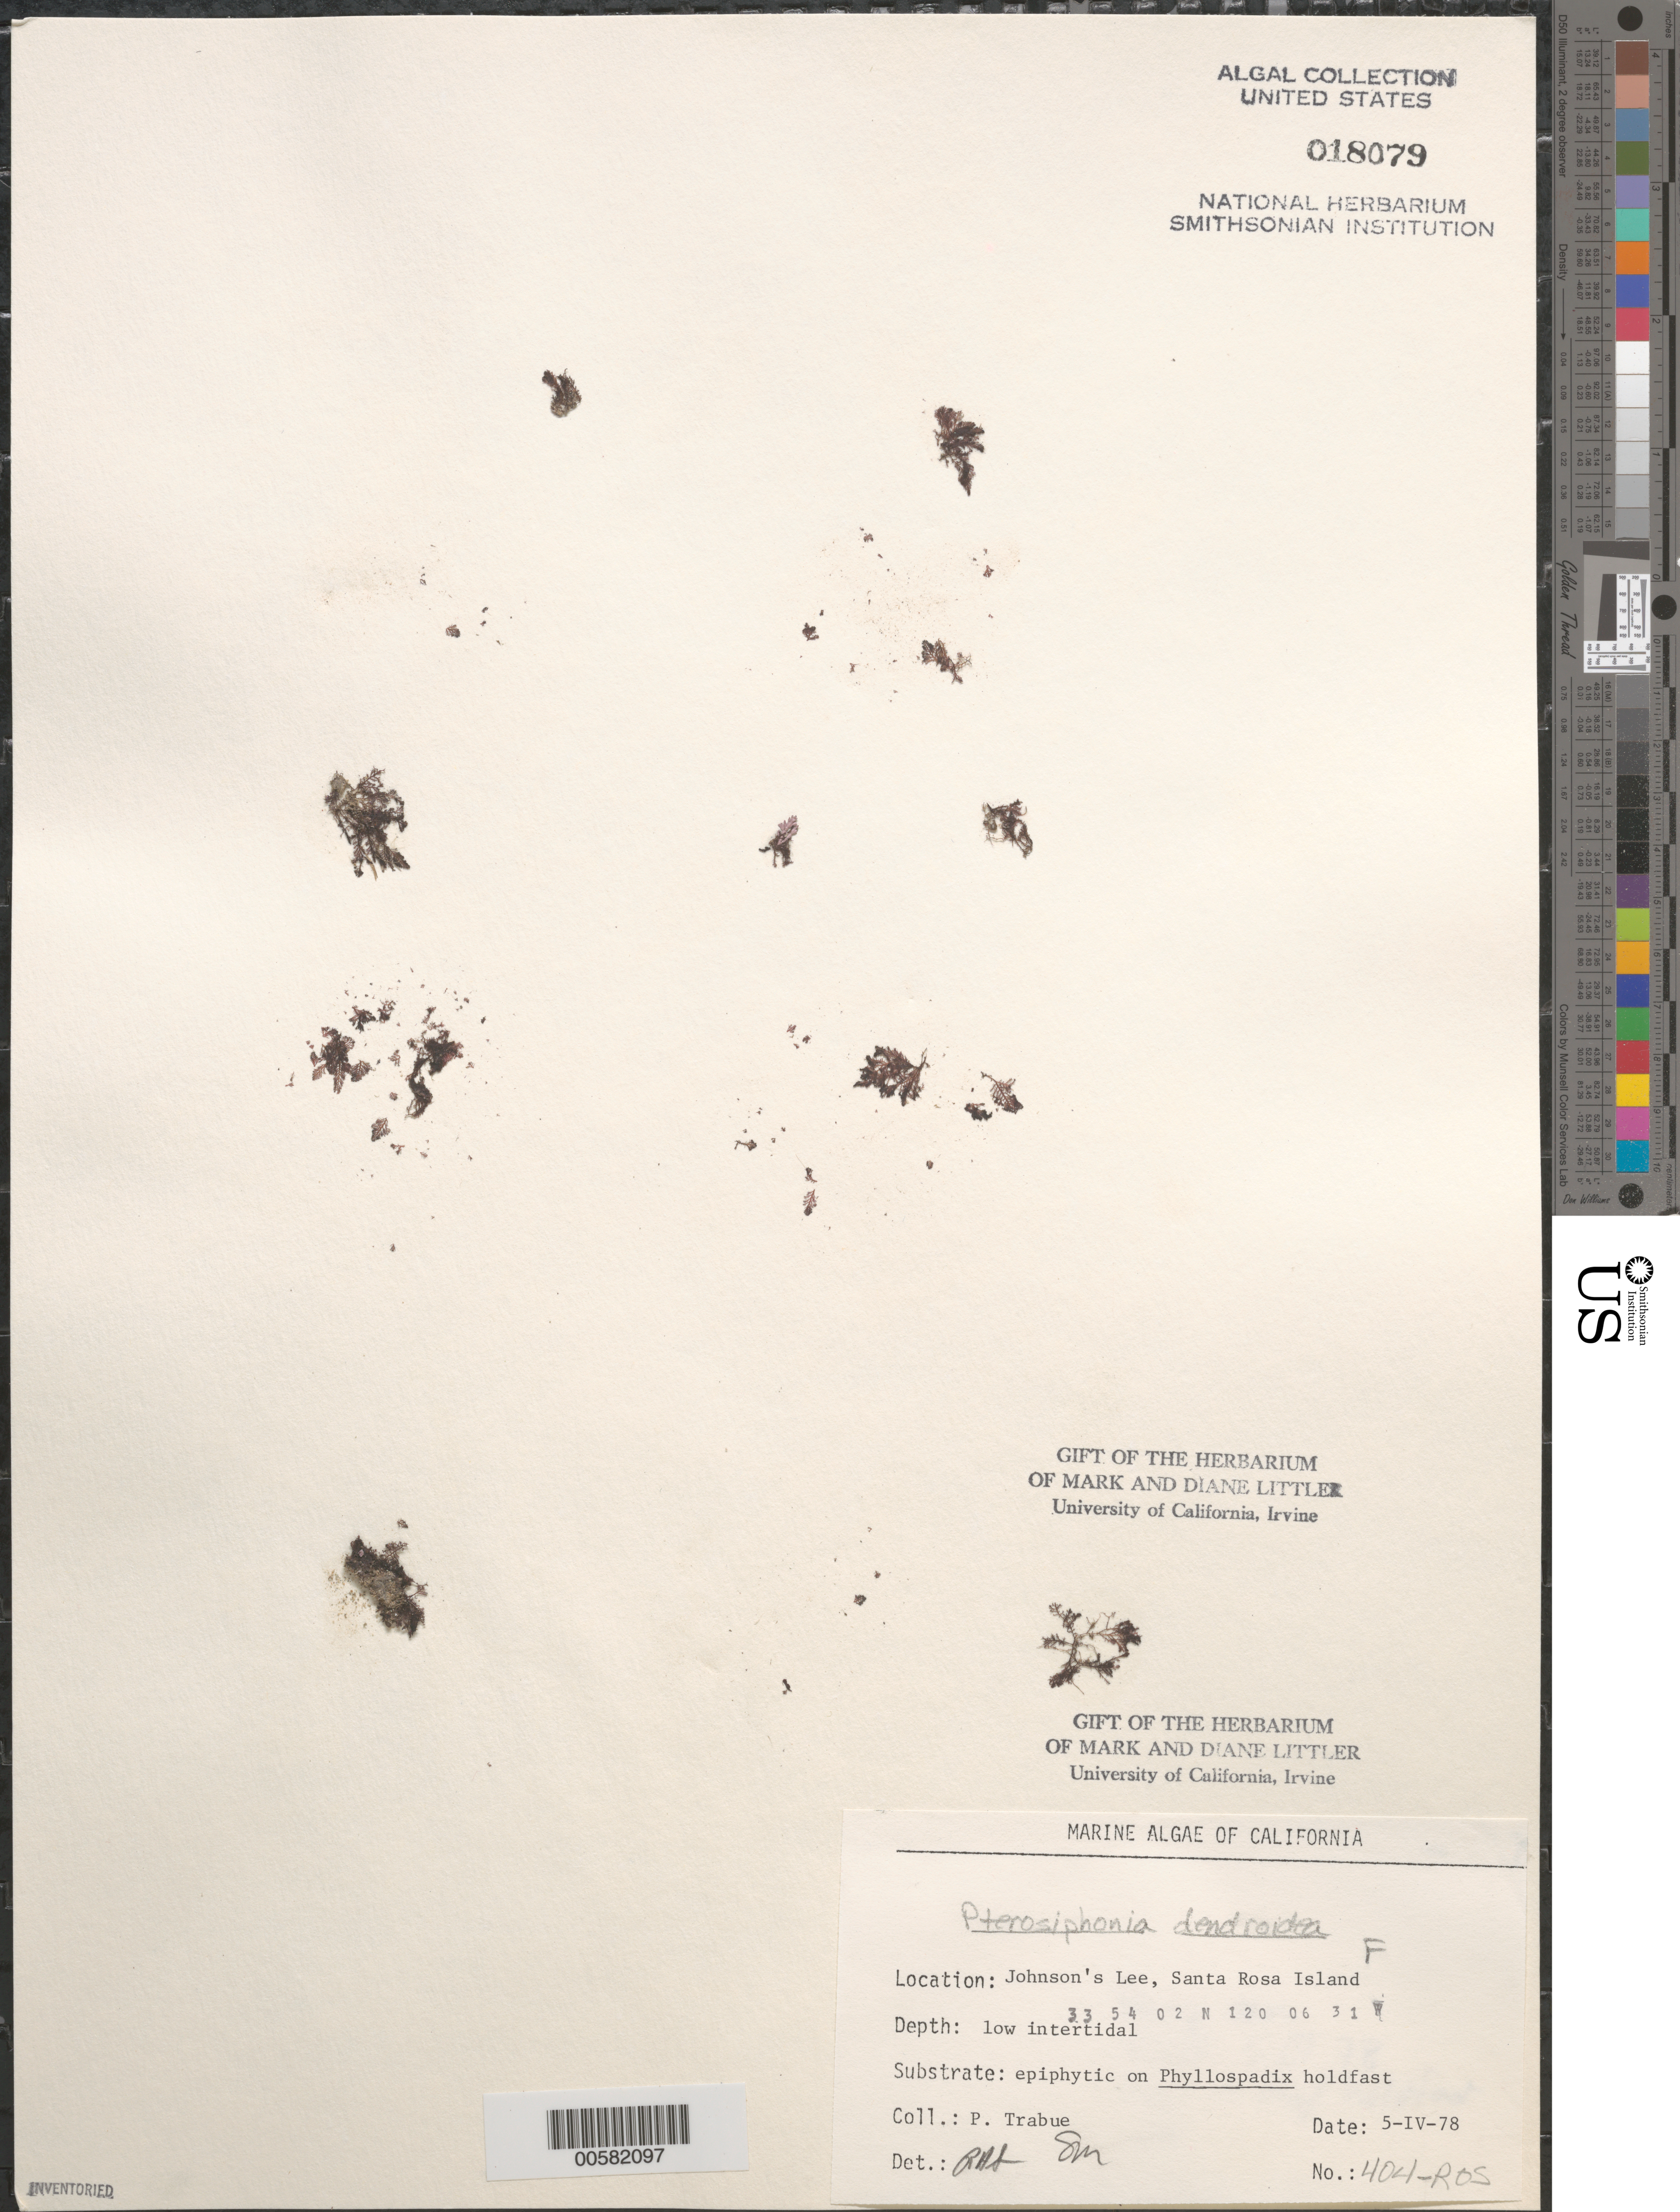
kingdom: Plantae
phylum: Rhodophyta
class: Florideophyceae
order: Ceramiales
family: Rhodomelaceae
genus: Symphyocladiella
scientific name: Symphyocladiella dendroidea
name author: (Montagne) Bustamante et al.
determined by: Algae name updating Project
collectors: P. J. Trabue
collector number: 404-ros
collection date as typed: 05 Apr 1978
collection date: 1978-04-05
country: United States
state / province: California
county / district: Santa Barbara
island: Santa Rosa Island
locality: Johnson's Lee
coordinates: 33 54 02 N, 120 06 31 W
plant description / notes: BLM-SOCALBIGHT Rocky Intertidal Survey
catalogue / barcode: US 18079